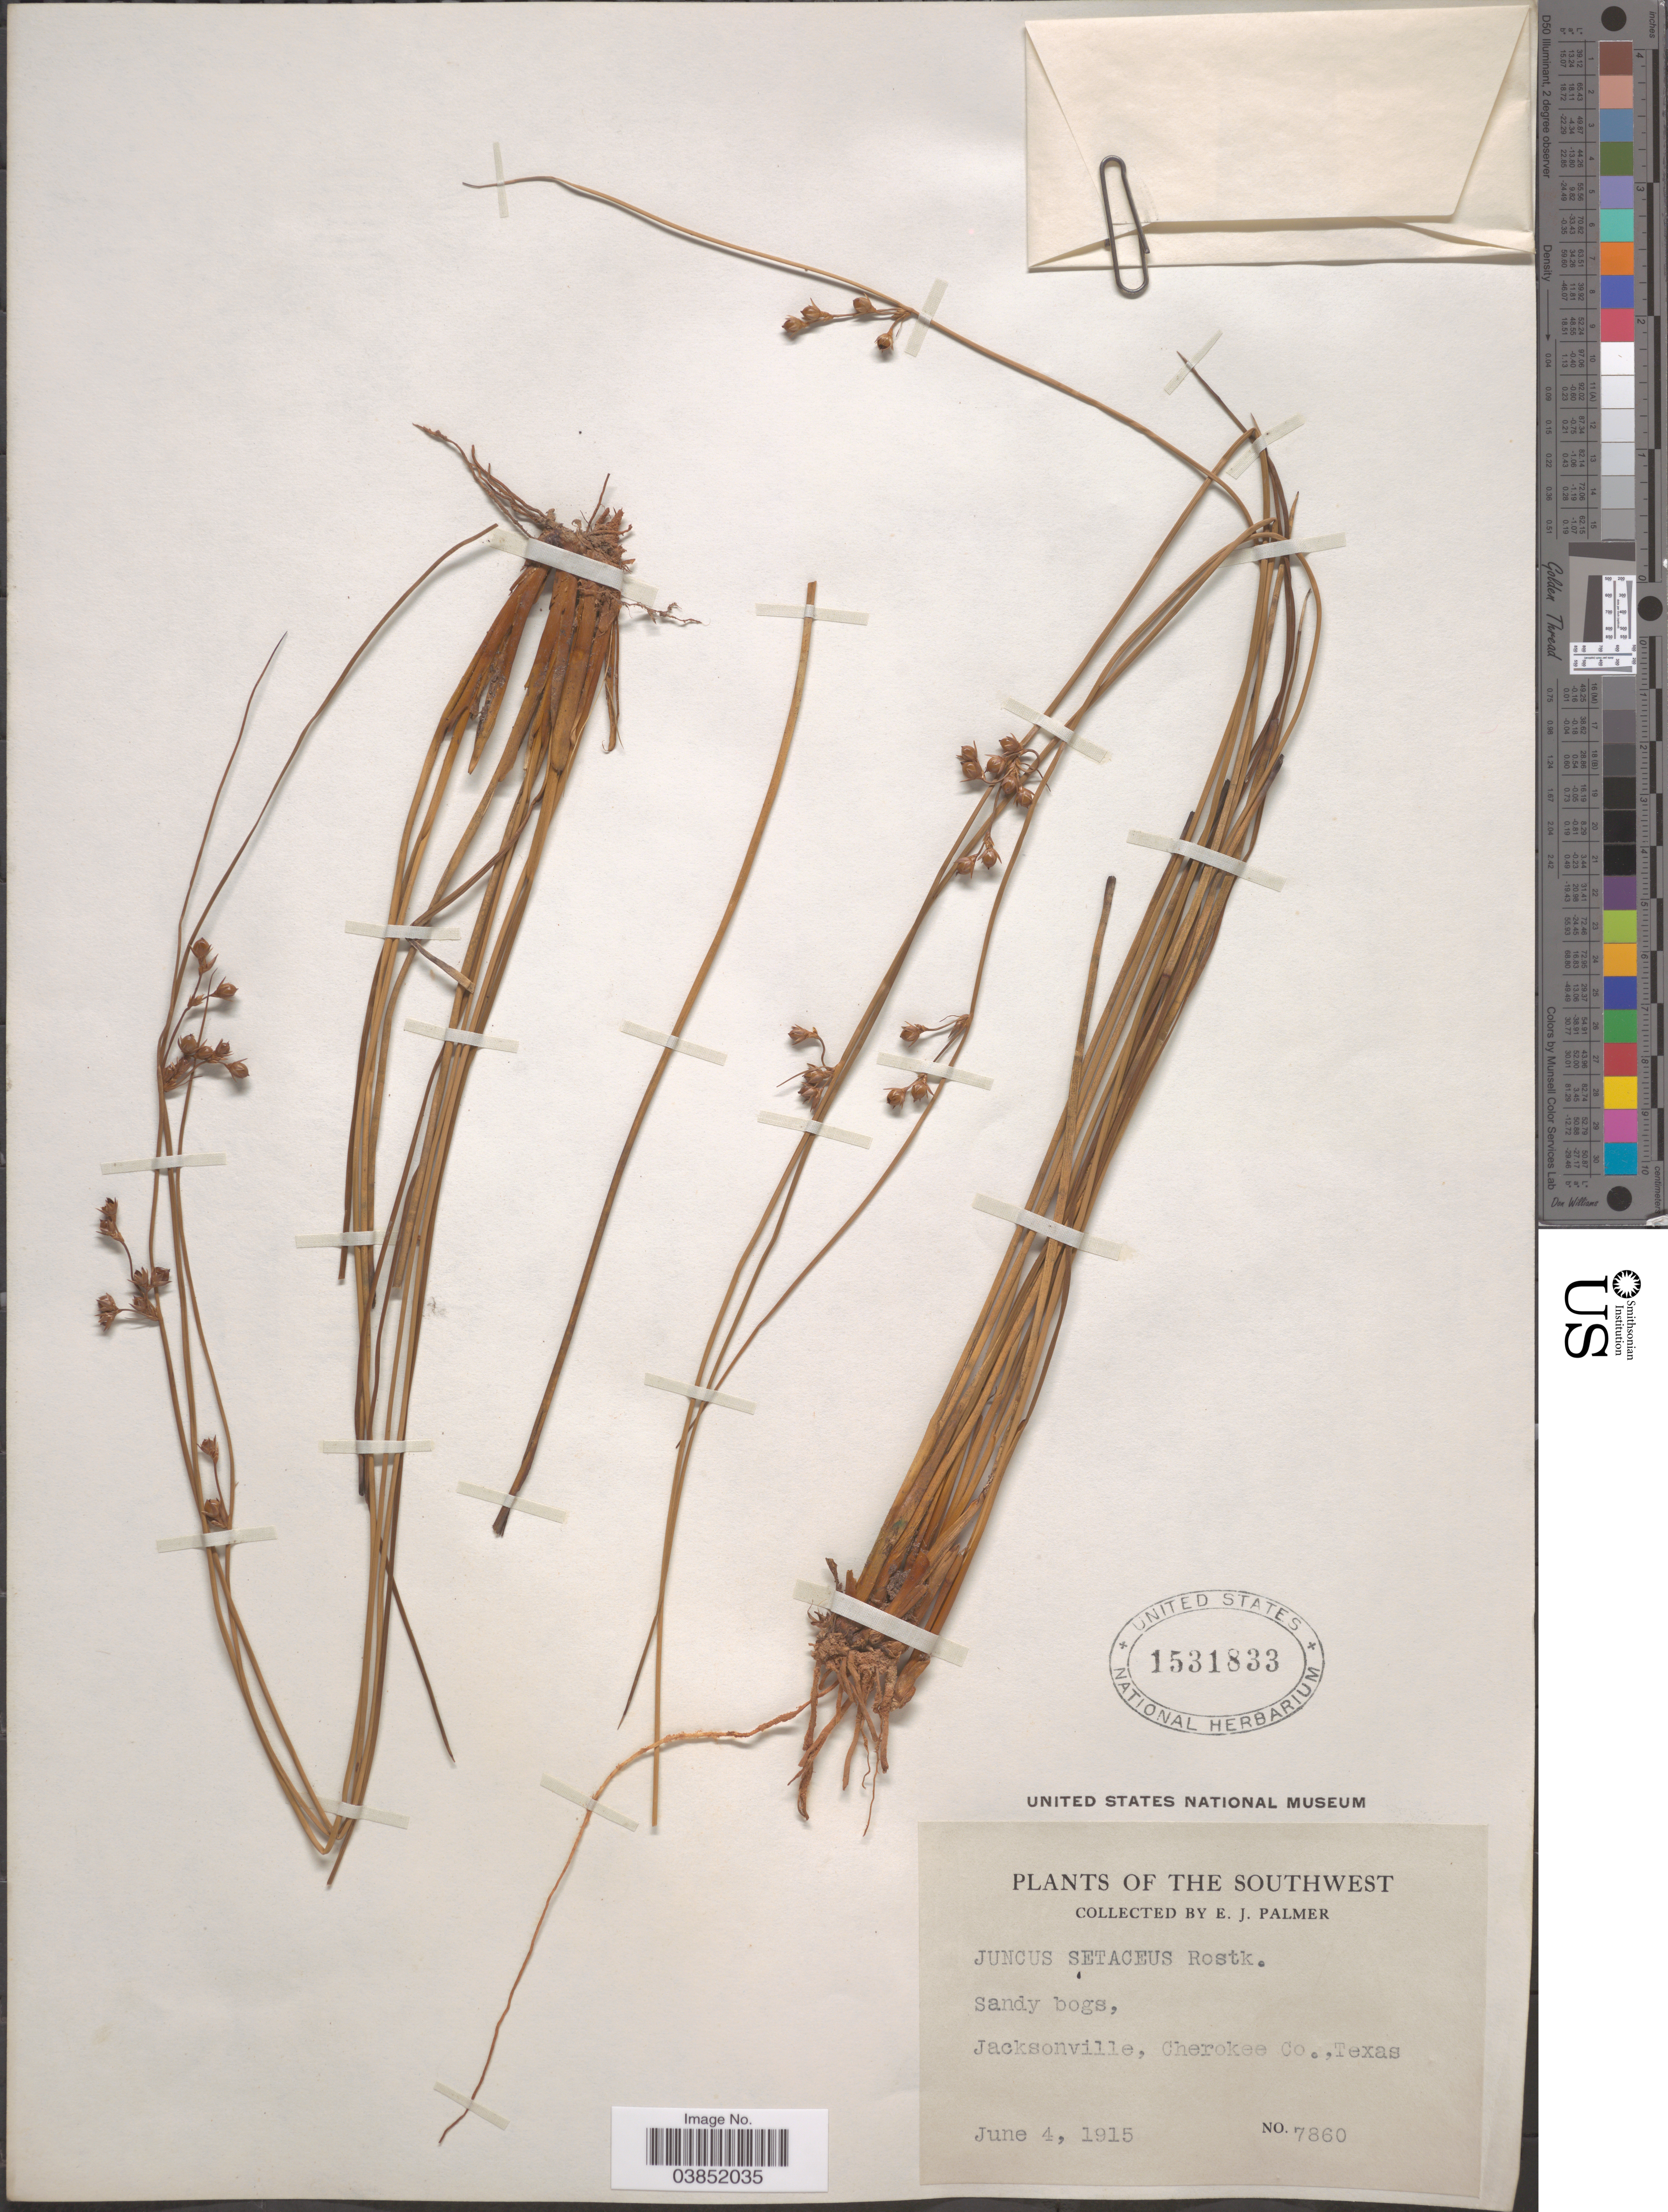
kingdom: Plantae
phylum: Tracheophyta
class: Liliopsida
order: Poales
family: Juncaceae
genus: Juncus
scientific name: Juncus coriaceus Mack.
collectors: E. J. Palmer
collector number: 7860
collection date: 1915-06-04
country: United States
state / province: Texas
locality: The Southwest. Jacksonville, Cherokee Co.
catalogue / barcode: US 1531833